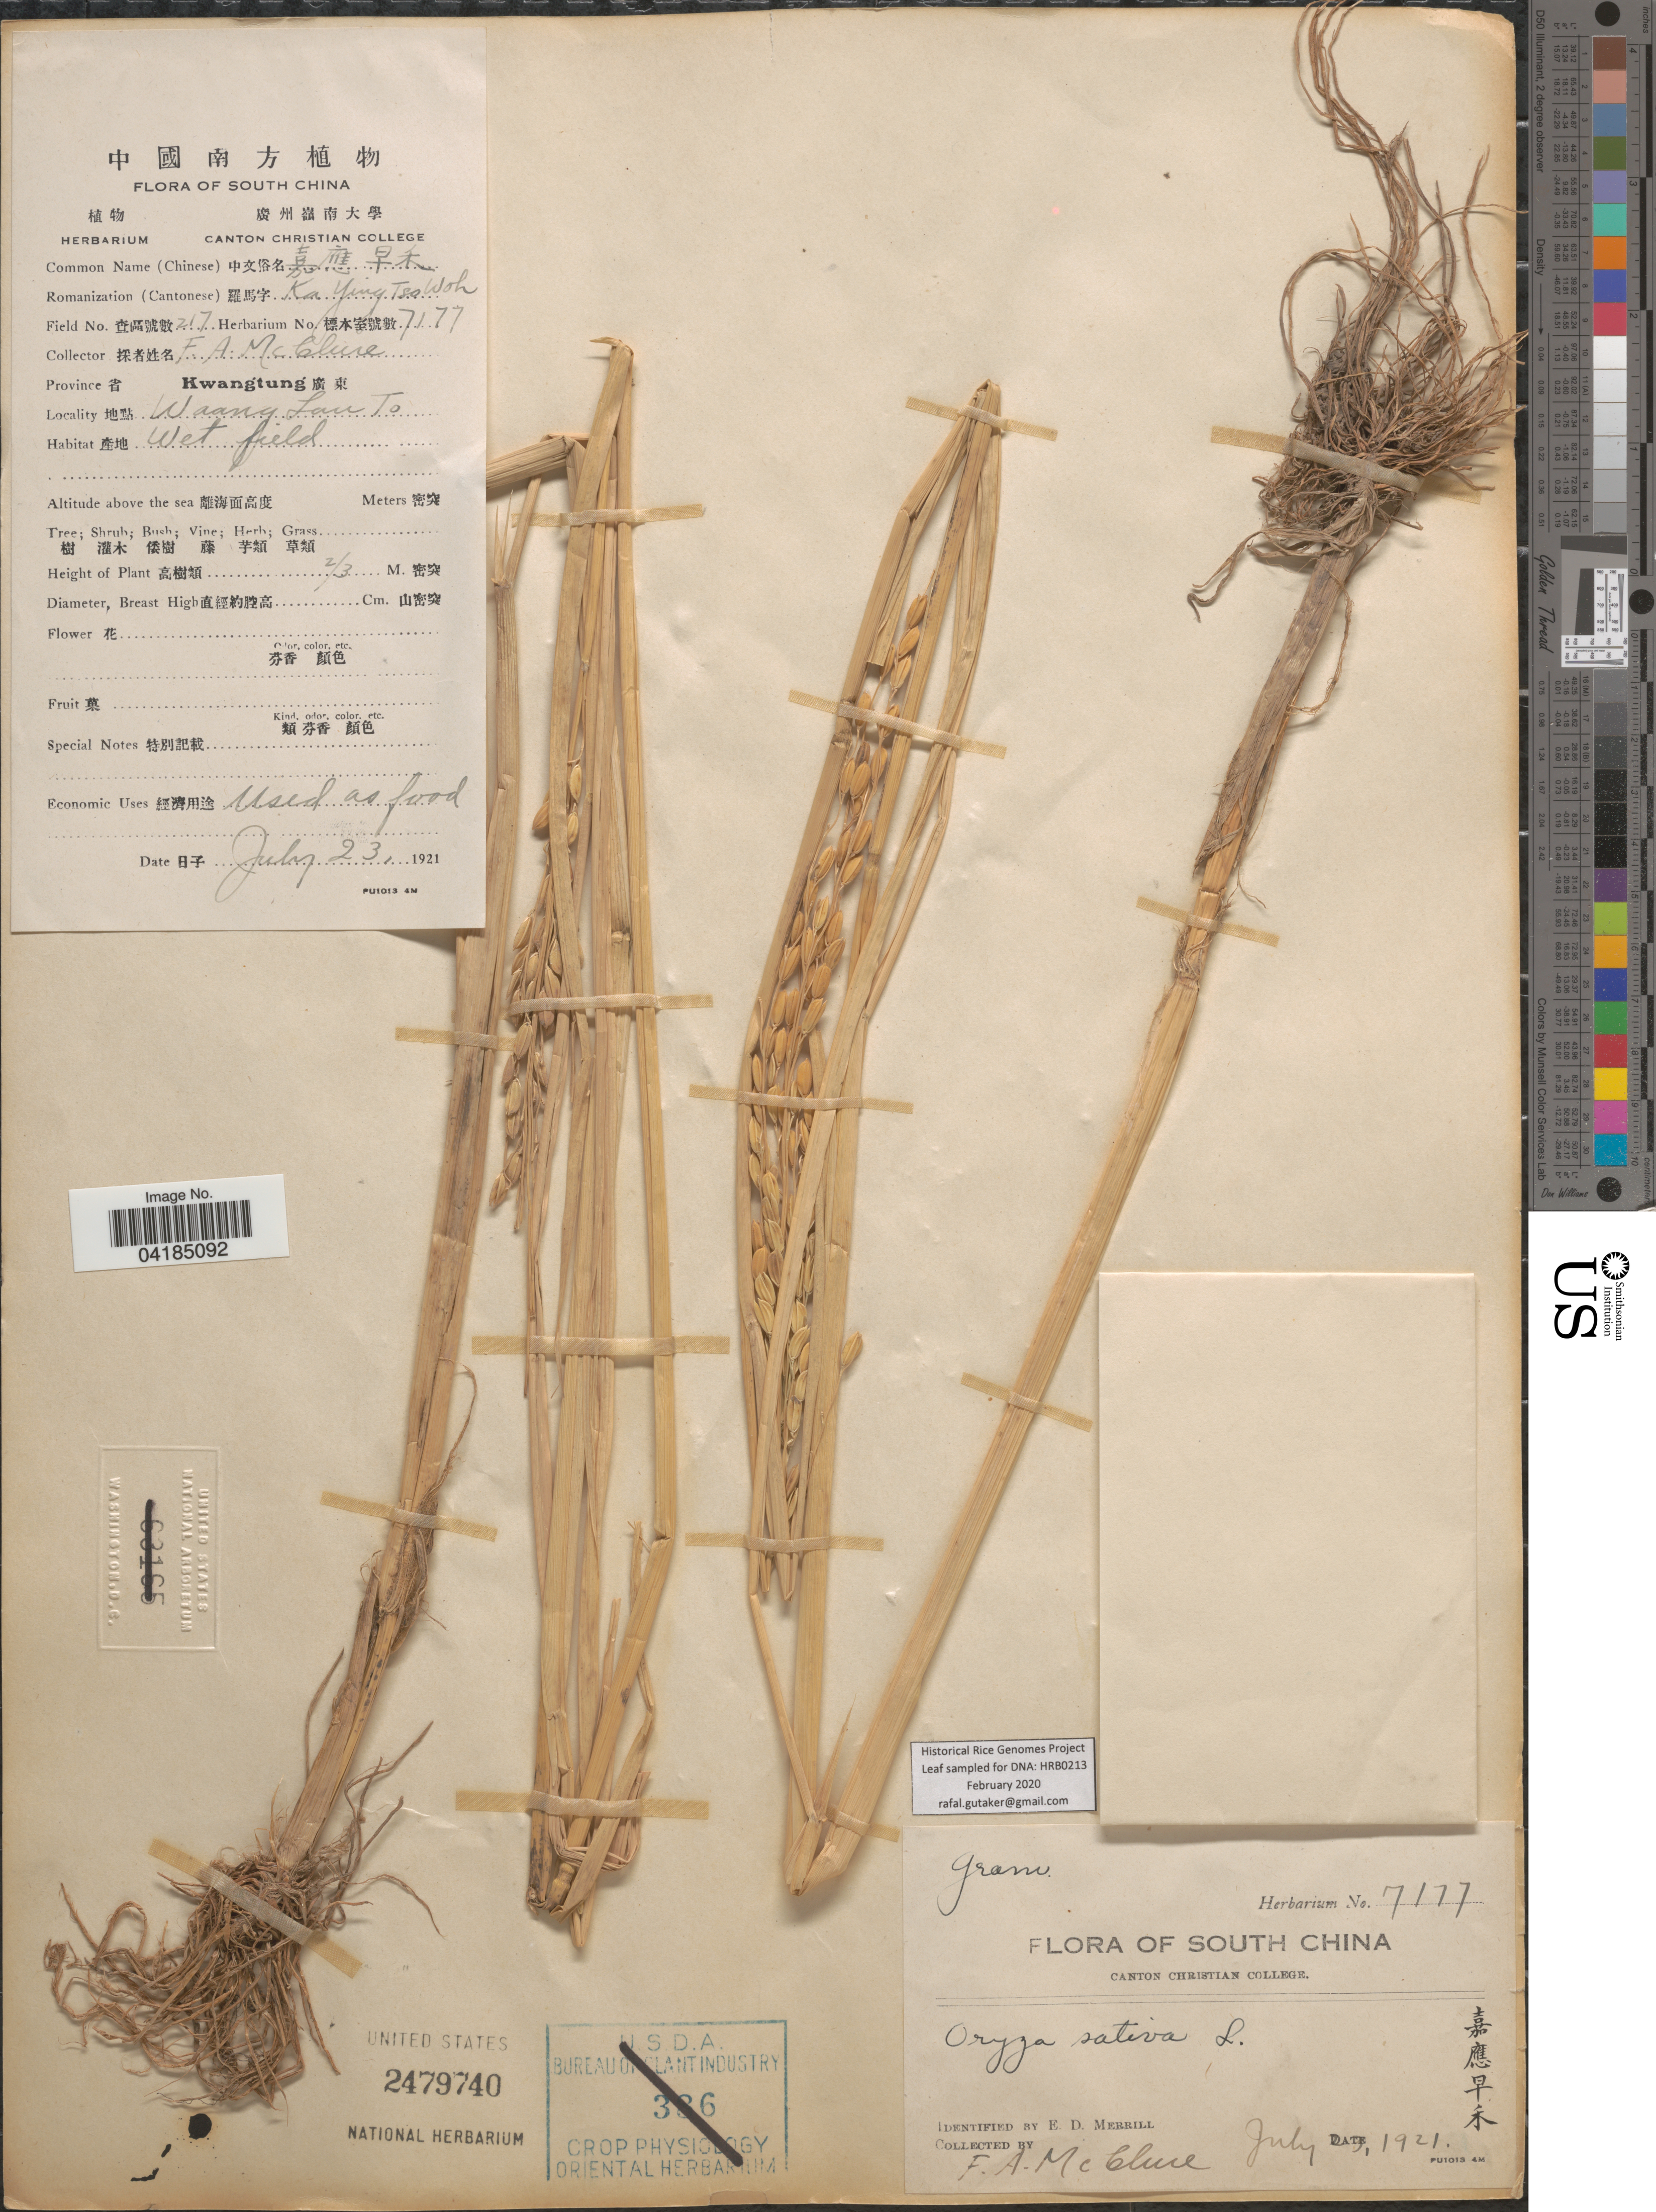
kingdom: Plantae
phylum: Tracheophyta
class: Liliopsida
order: Poales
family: Poaceae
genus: Oryza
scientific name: Oryza sativa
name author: L.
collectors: F. A. McClure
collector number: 217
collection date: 1921-07-23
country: China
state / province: Guangdong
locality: Province Kwangtung. Waany Lau To. South China.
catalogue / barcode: US 2479740